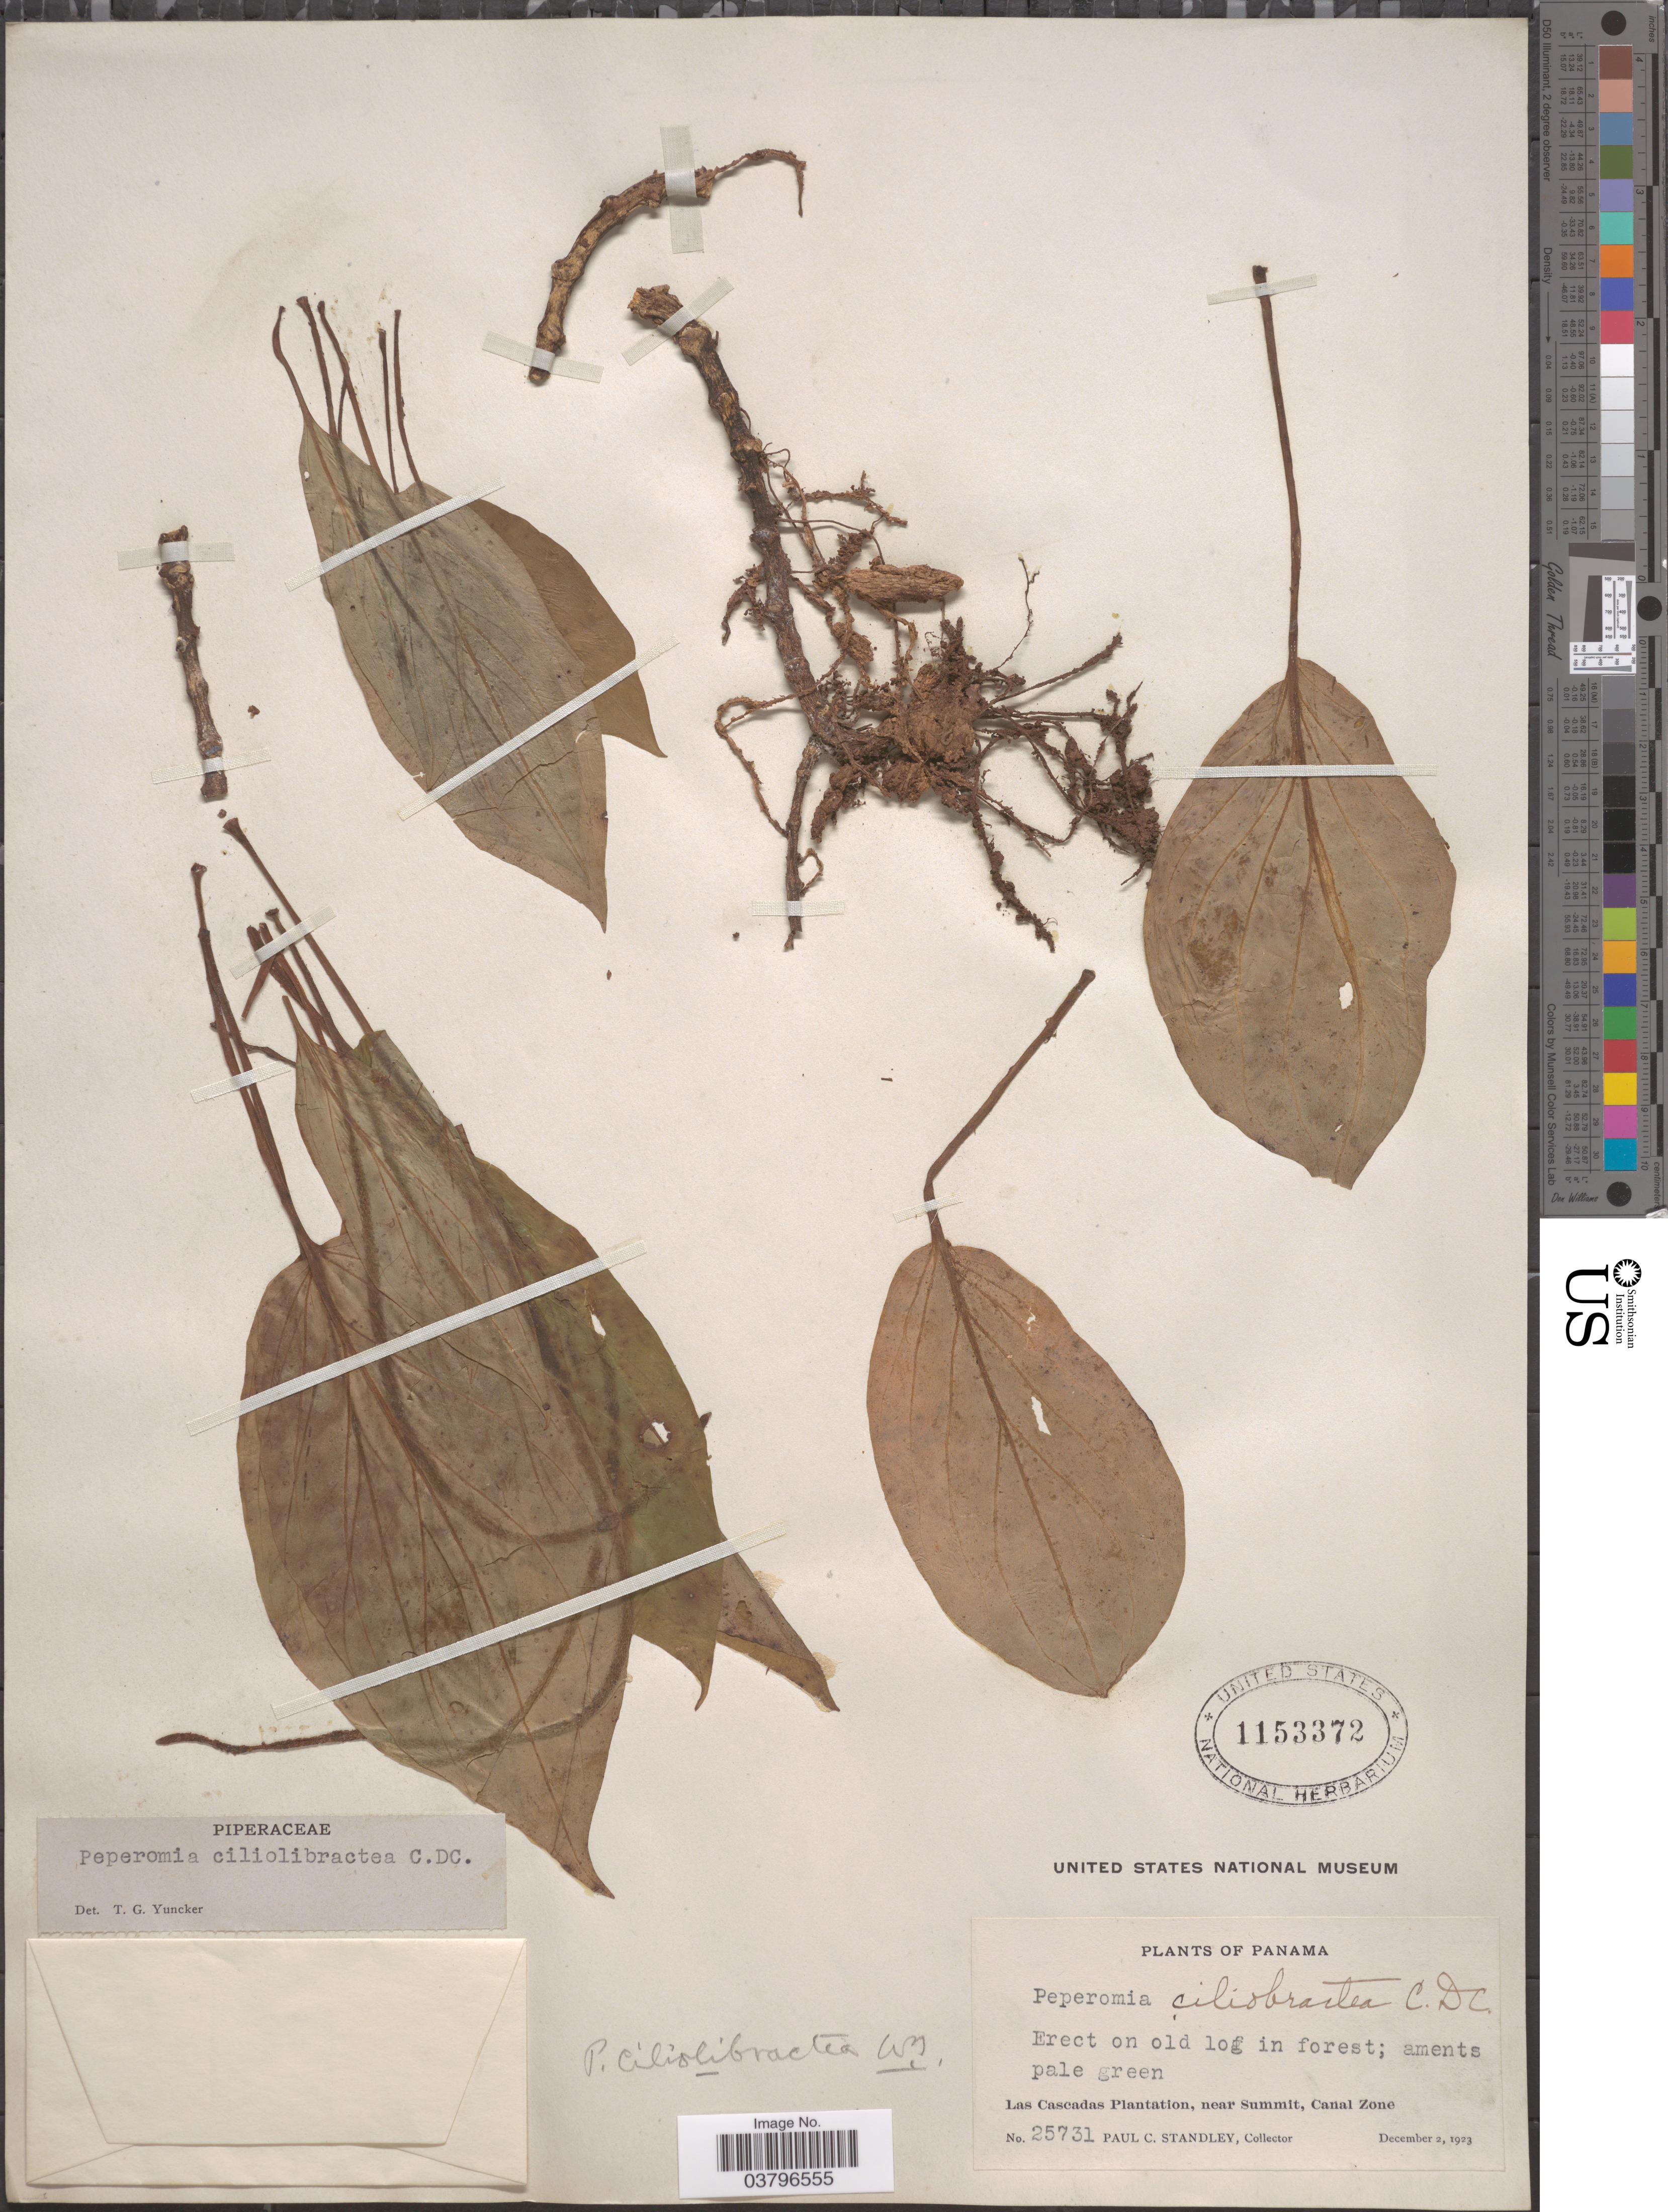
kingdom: Plantae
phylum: Tracheophyta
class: Magnoliopsida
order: Piperales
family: Piperaceae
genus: Peperomia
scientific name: Peperomia ciliolibractea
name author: C. DC.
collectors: P. C. Standley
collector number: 25731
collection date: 1923-12-02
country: Panama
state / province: Colón / Panamá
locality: Las Cascadas Plantation, near Summit, Canal Zone.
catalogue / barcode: US 1153372